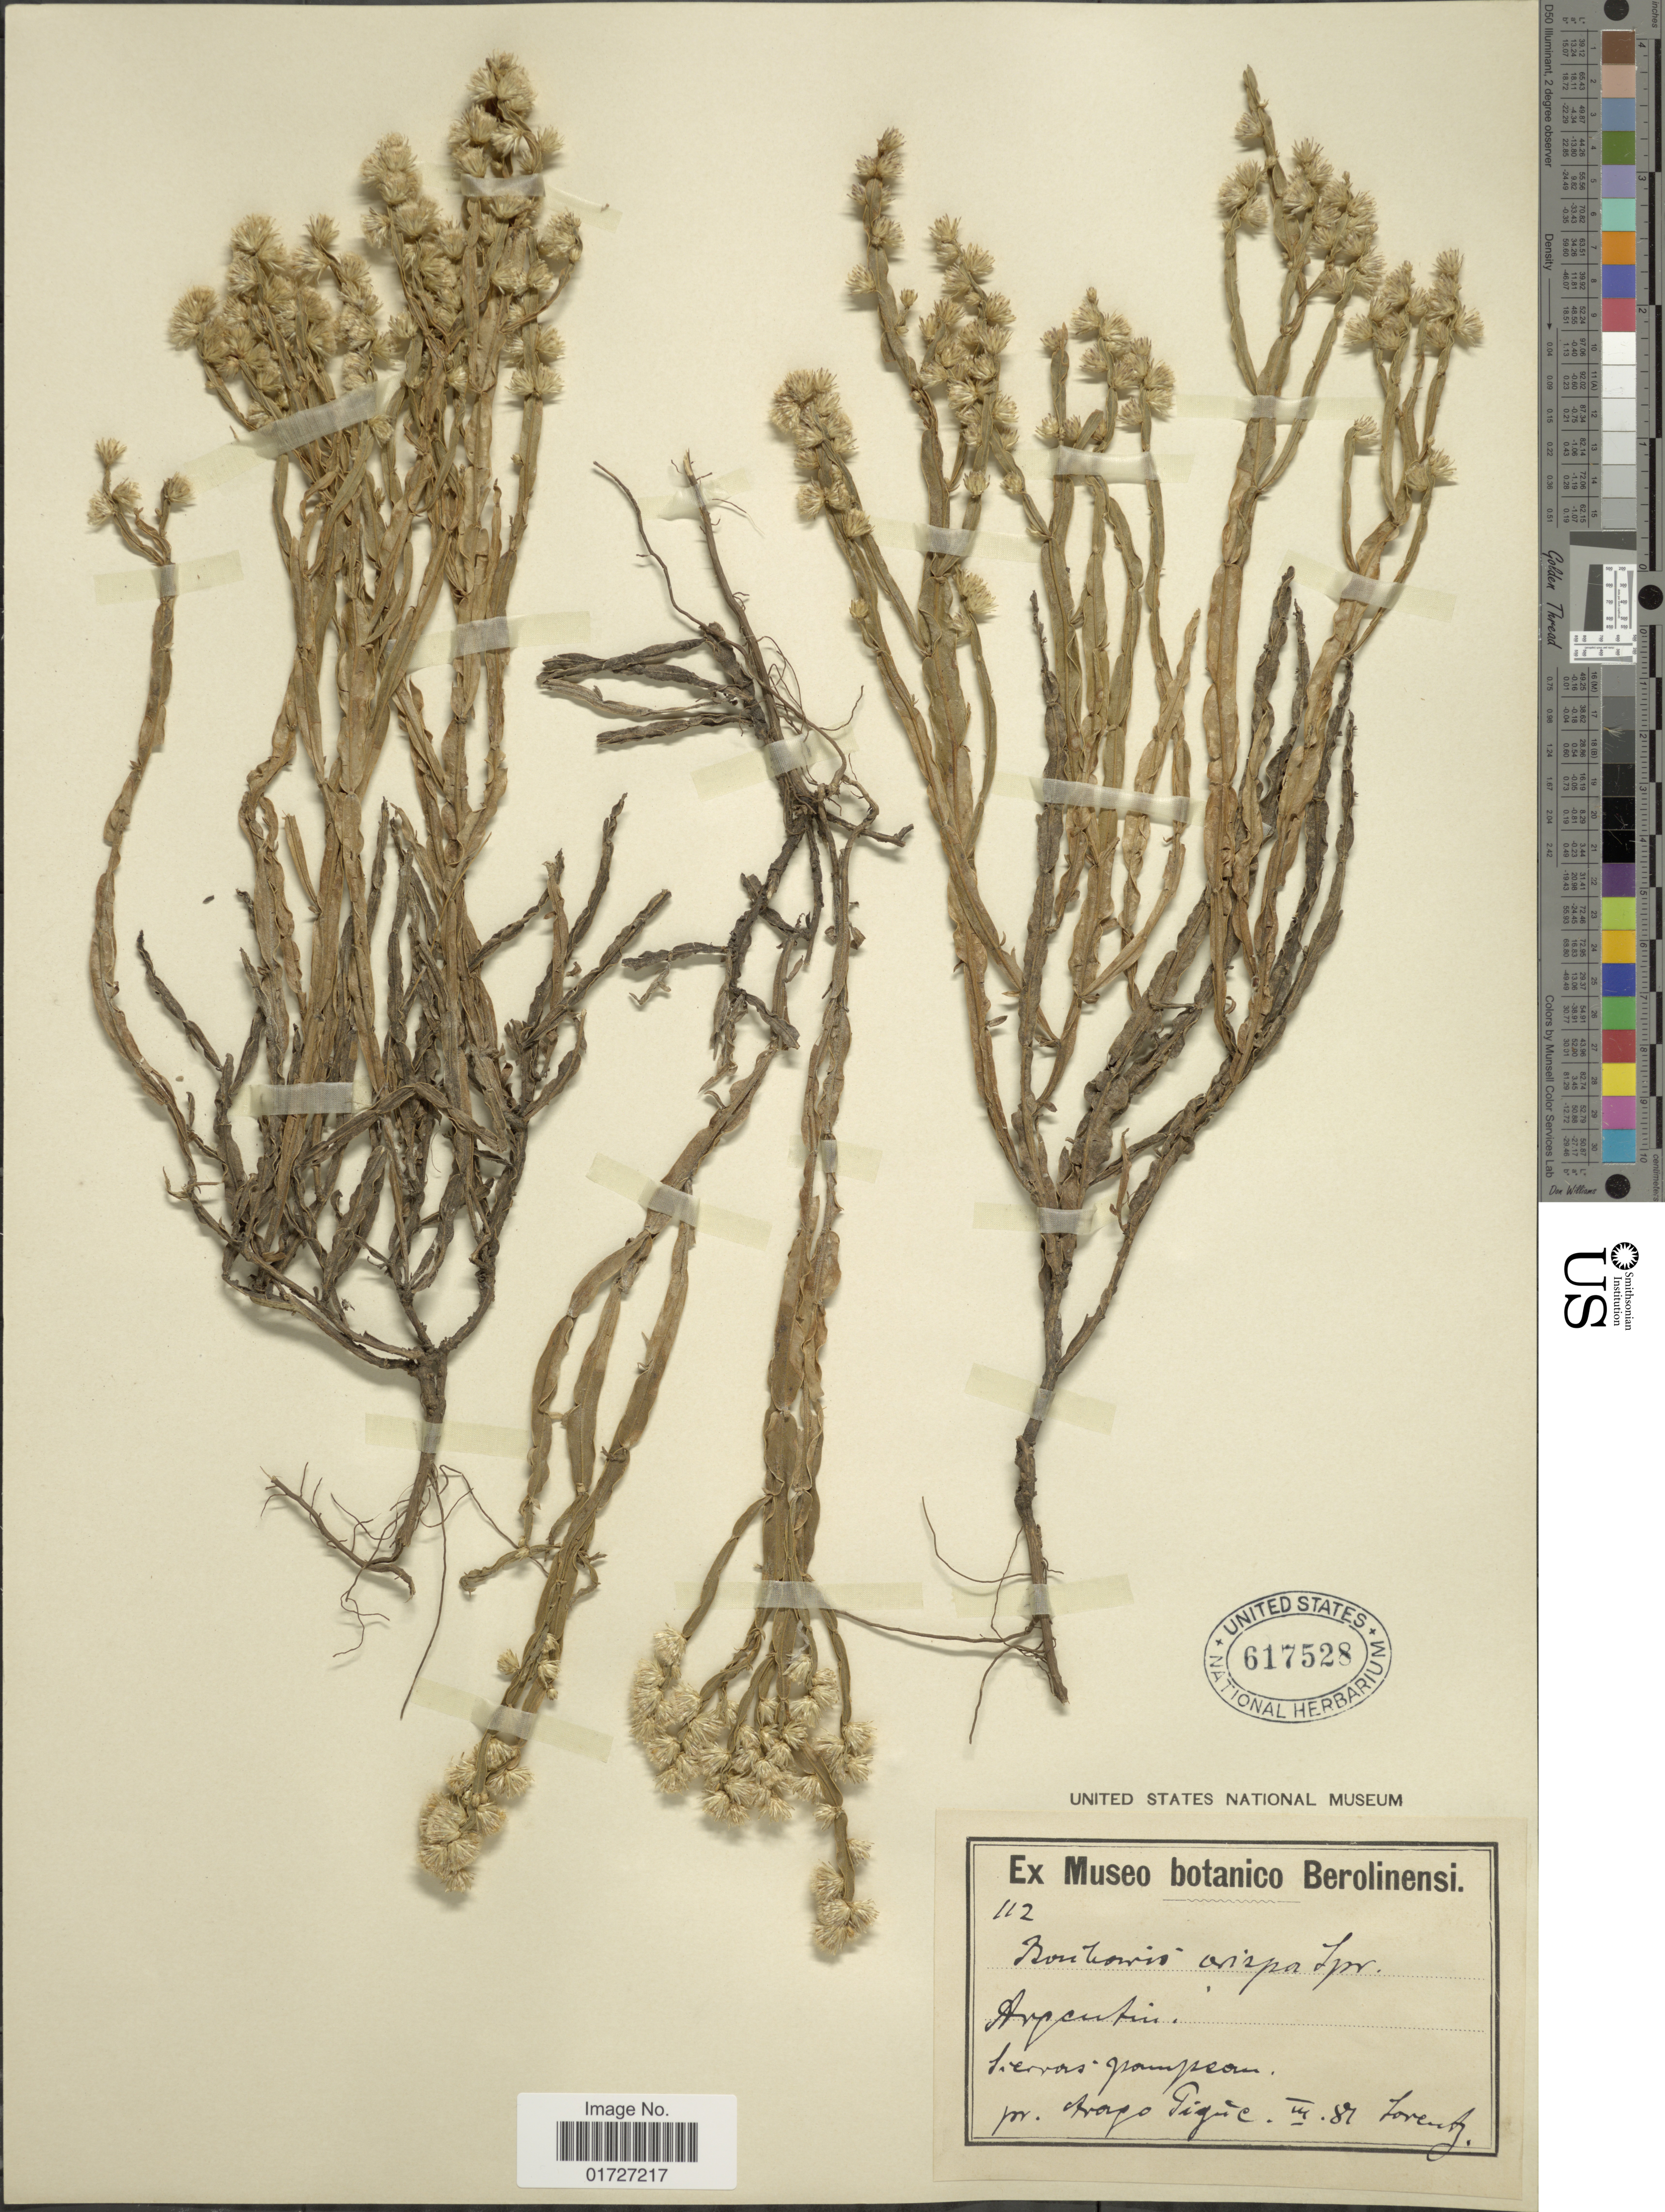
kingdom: Plantae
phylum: Tracheophyta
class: Magnoliopsida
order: Asterales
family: Asteraceae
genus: Baccharis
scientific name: Baccharis crispa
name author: Spreng.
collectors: -. Lorentz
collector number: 112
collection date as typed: Transcribed d/m/y: /3/81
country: Argentina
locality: Sierras Pampeom, pr. Aroyo Piquie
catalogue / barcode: US 617528